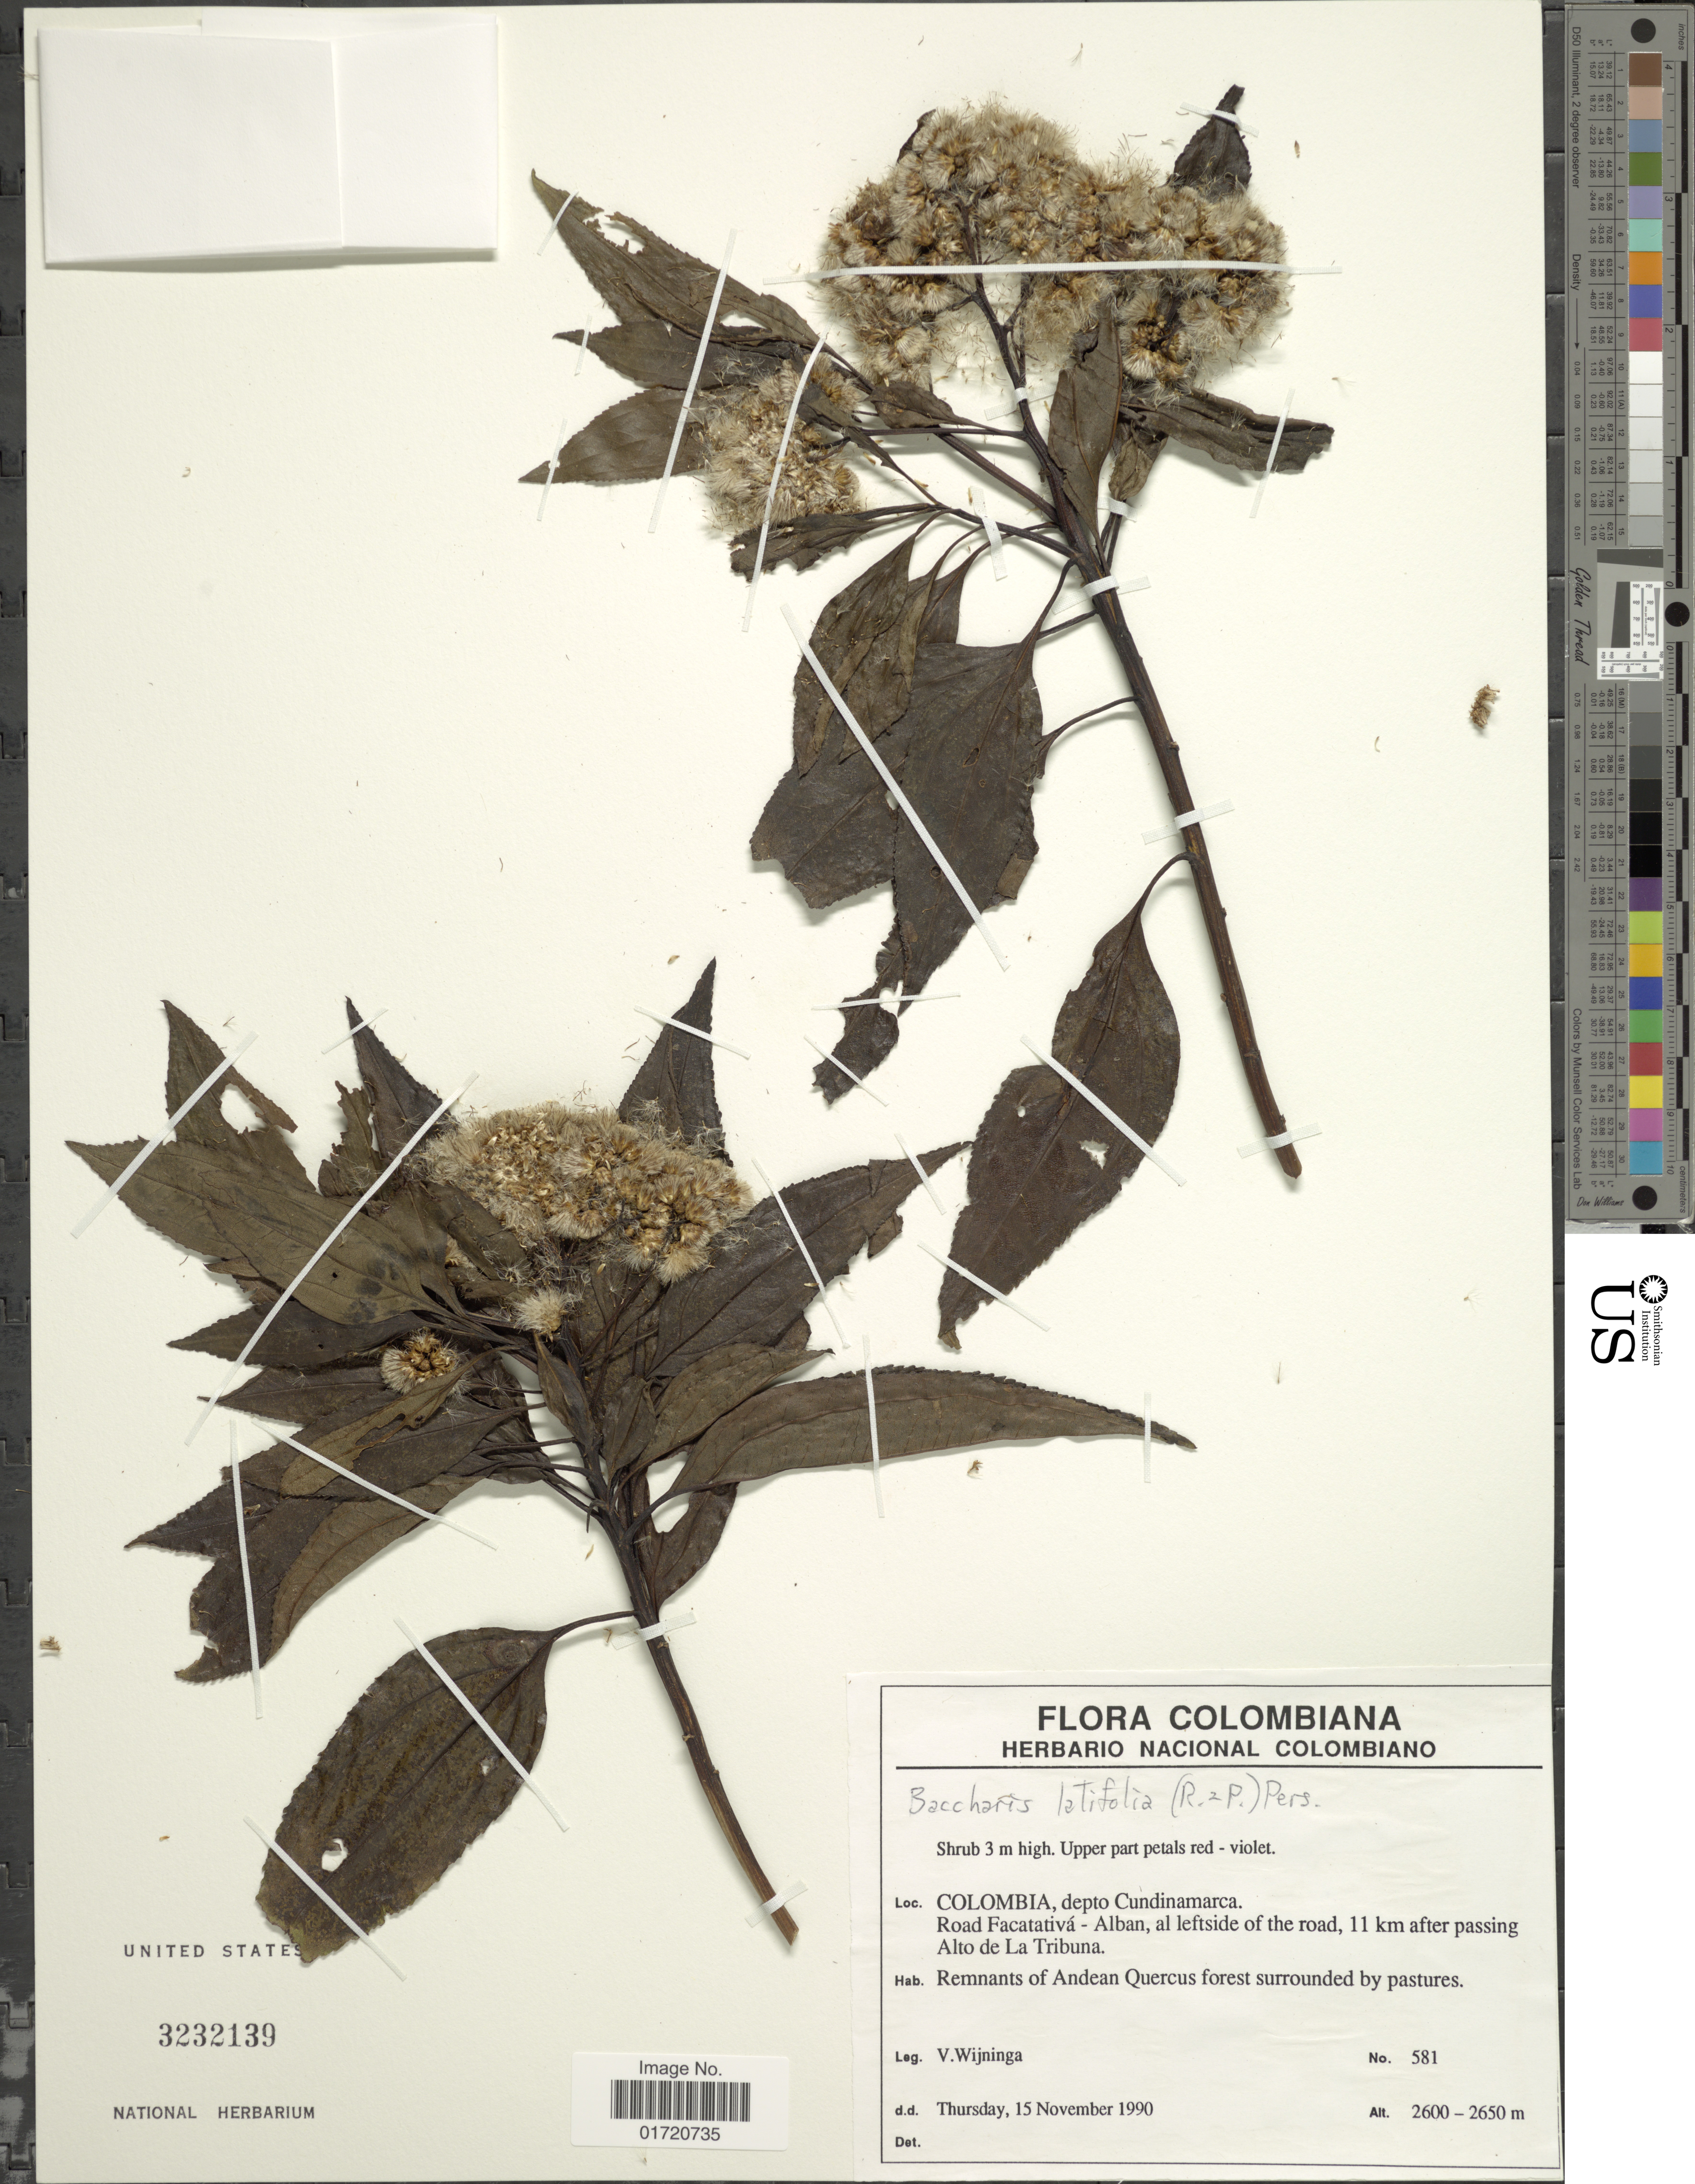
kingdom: Plantae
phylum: Tracheophyta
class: Magnoliopsida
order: Asterales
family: Asteraceae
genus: Baccharis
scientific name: Baccharis latifolia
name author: (Ruiz & Pav.) Pers.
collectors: V. Wijninga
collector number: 581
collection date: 1990-11-15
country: Colombia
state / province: Cundinamarca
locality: Road Facatativa-Alban, al leftside of the road, 11 km after passing Alto de La Tribuna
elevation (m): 2600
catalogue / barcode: US 3232139